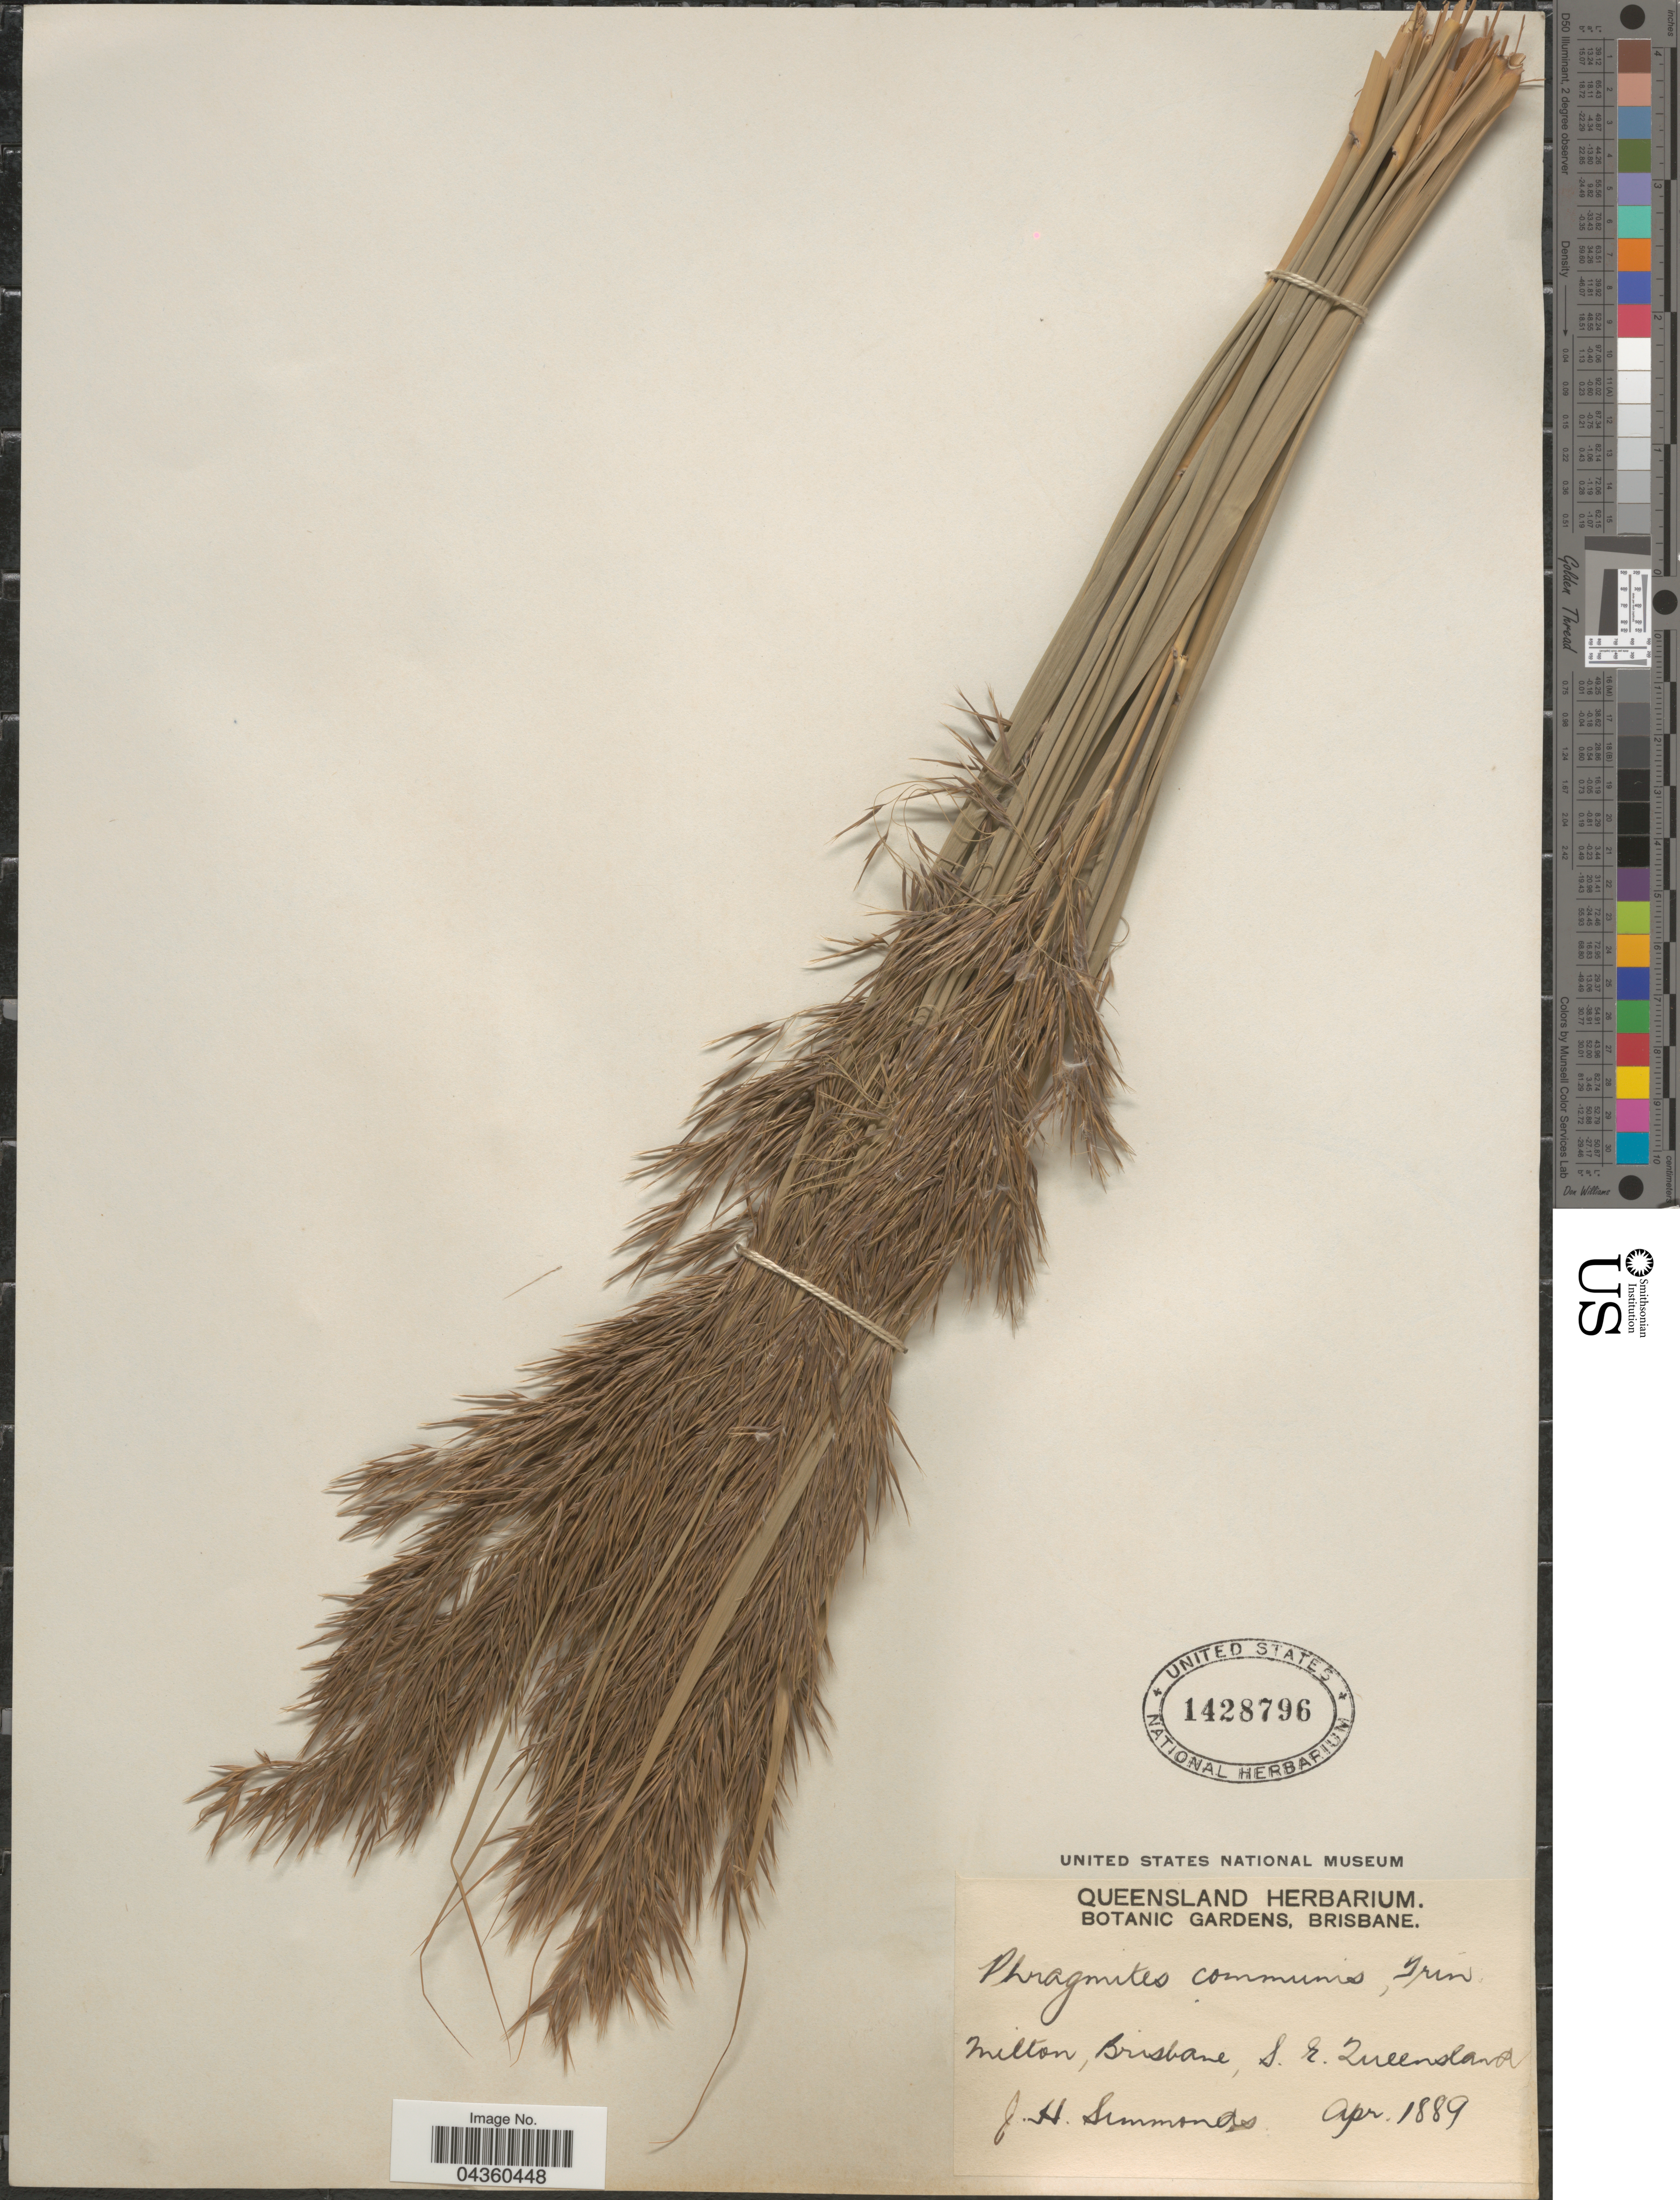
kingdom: Plantae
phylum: Tracheophyta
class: Liliopsida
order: Poales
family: Poaceae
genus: Phragmites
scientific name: Phragmites australis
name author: (Cav.) Trin. ex Steud.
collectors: J. Simmonds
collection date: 1889-04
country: Australia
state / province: Queensland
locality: Milton, Brisbane, S.E. Queensland.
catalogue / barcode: US 1428796